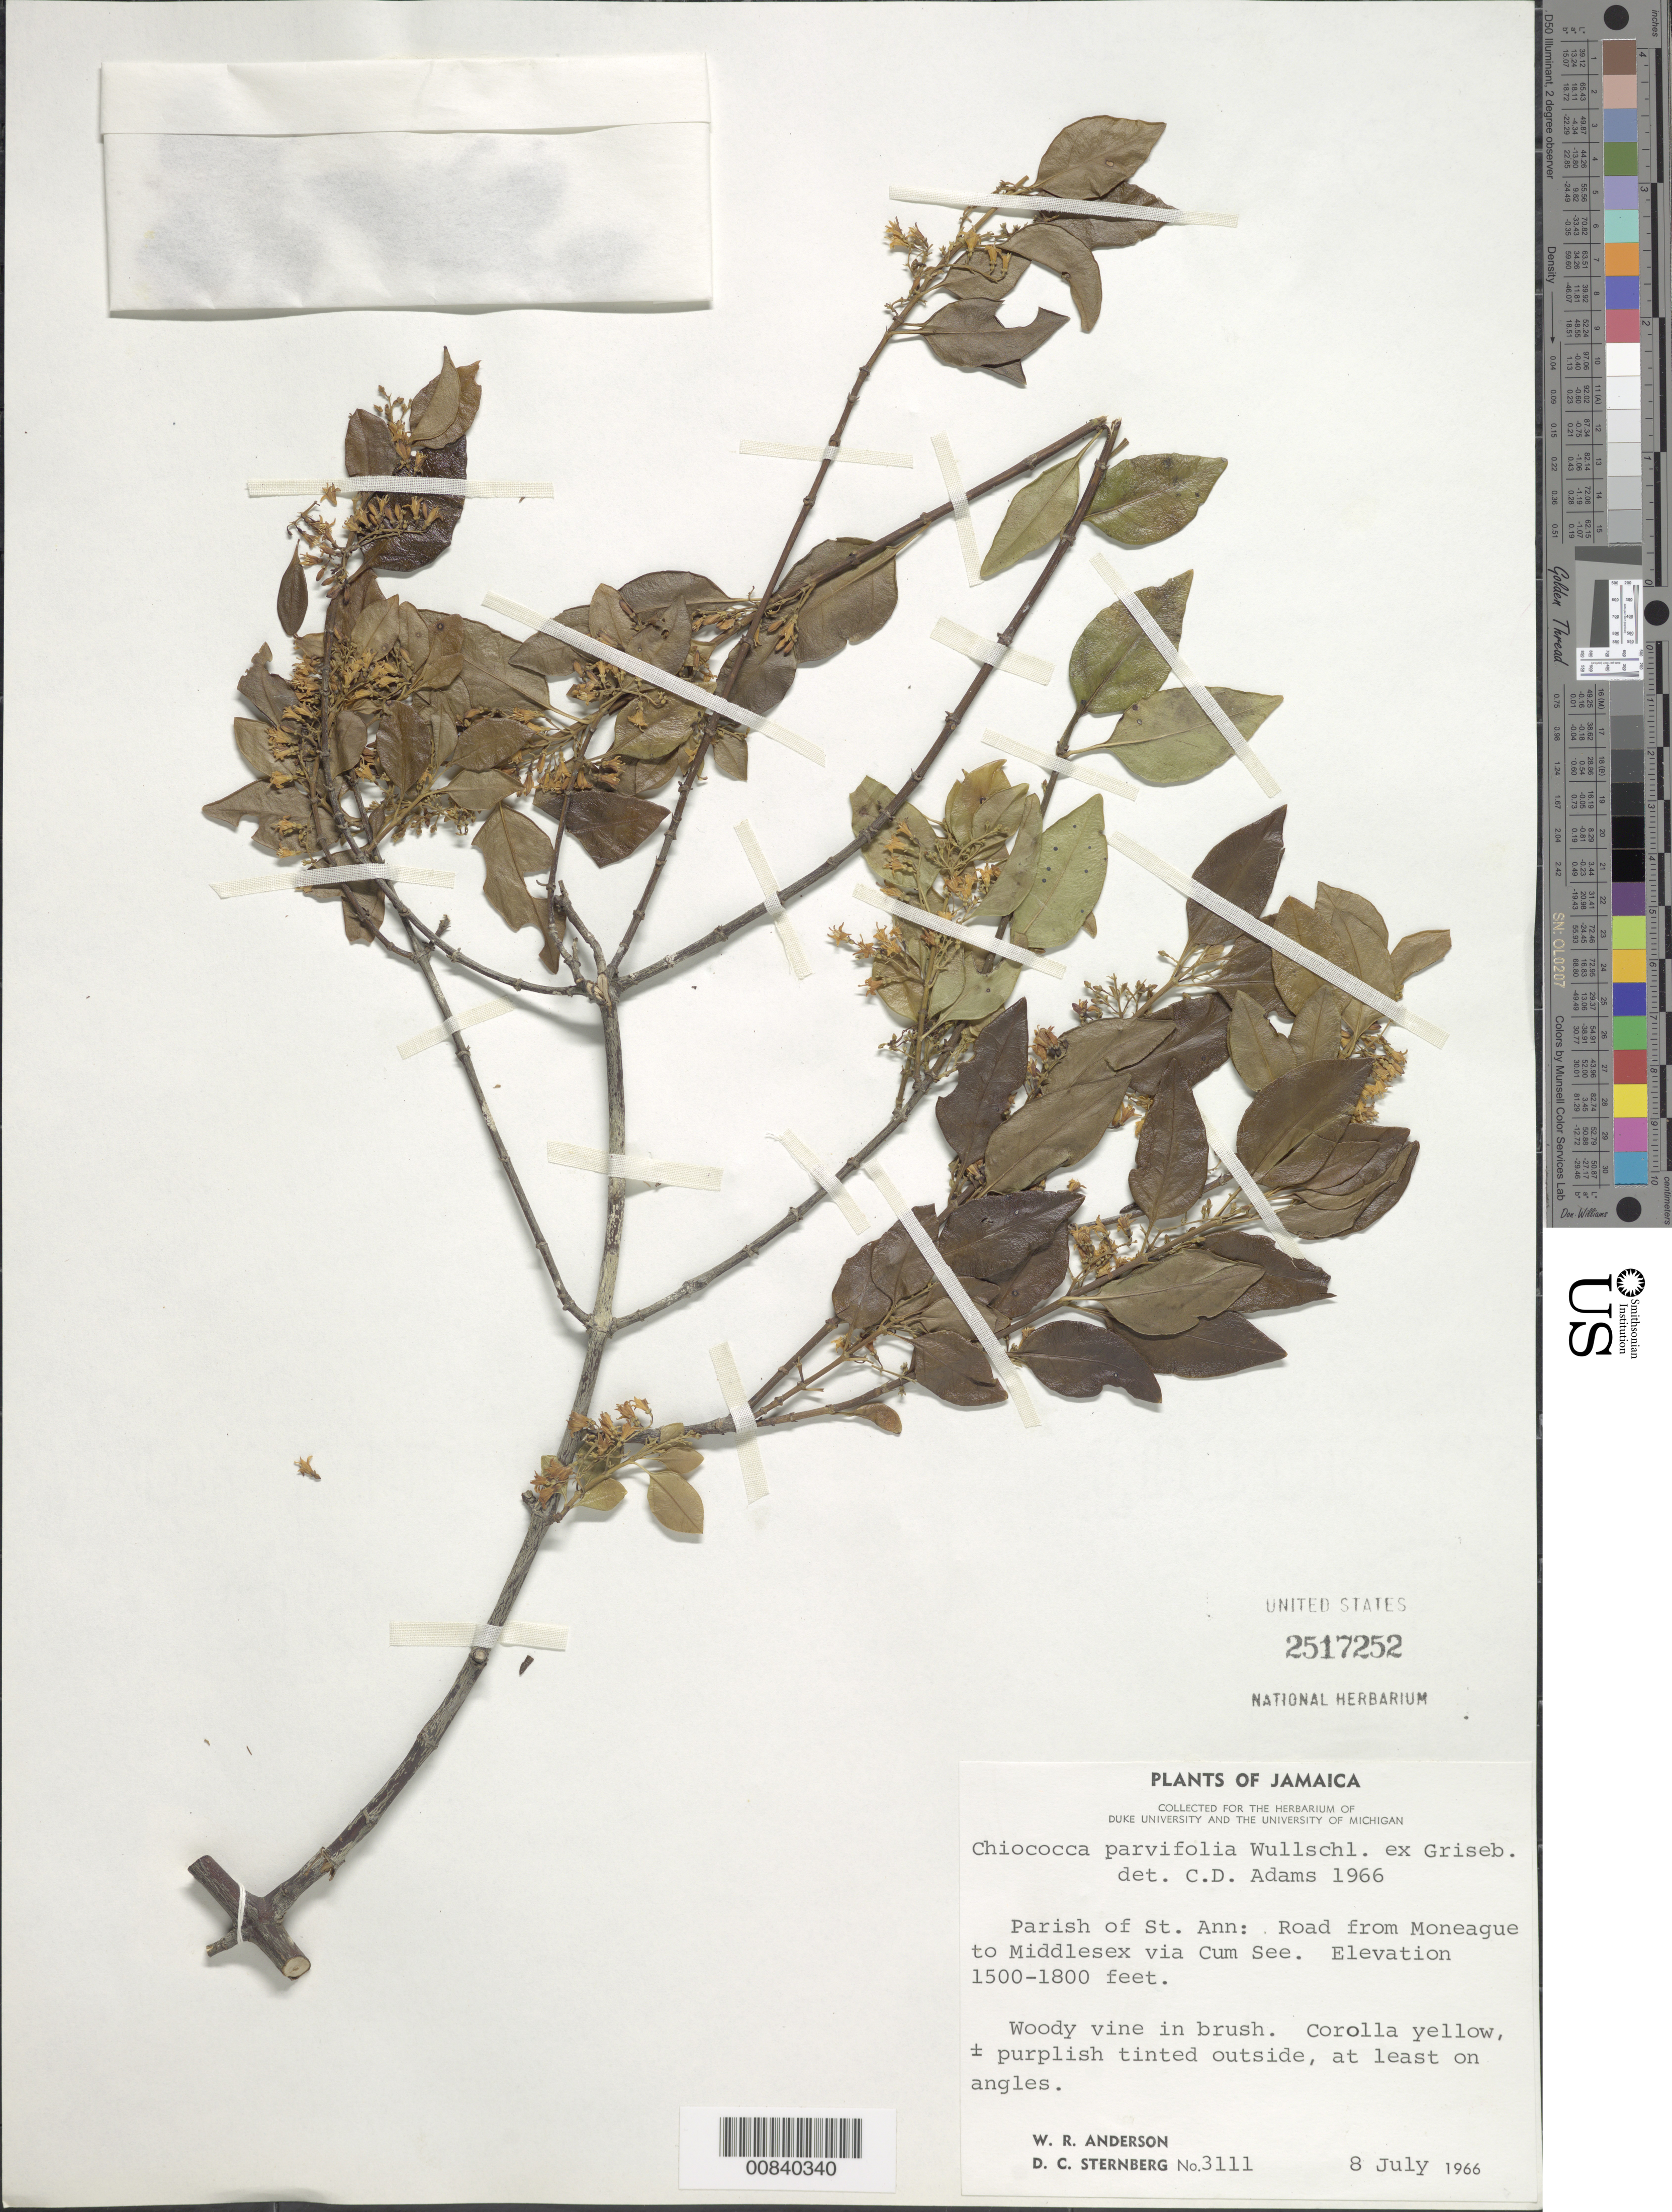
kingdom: Plantae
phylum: Tracheophyta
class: Magnoliopsida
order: Gentianales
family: Rubiaceae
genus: Chiococca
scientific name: Chiococca alba subsp. alba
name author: (L.) Hitchc.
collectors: W. R. Anderson & D. Sternberg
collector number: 3111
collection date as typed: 08 Jul 1966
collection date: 1966-07-08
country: Jamaica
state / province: Saint Ann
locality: Road from Moneague to Middlesex via Cum See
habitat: Along road, in brush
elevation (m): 457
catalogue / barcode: US 2517252